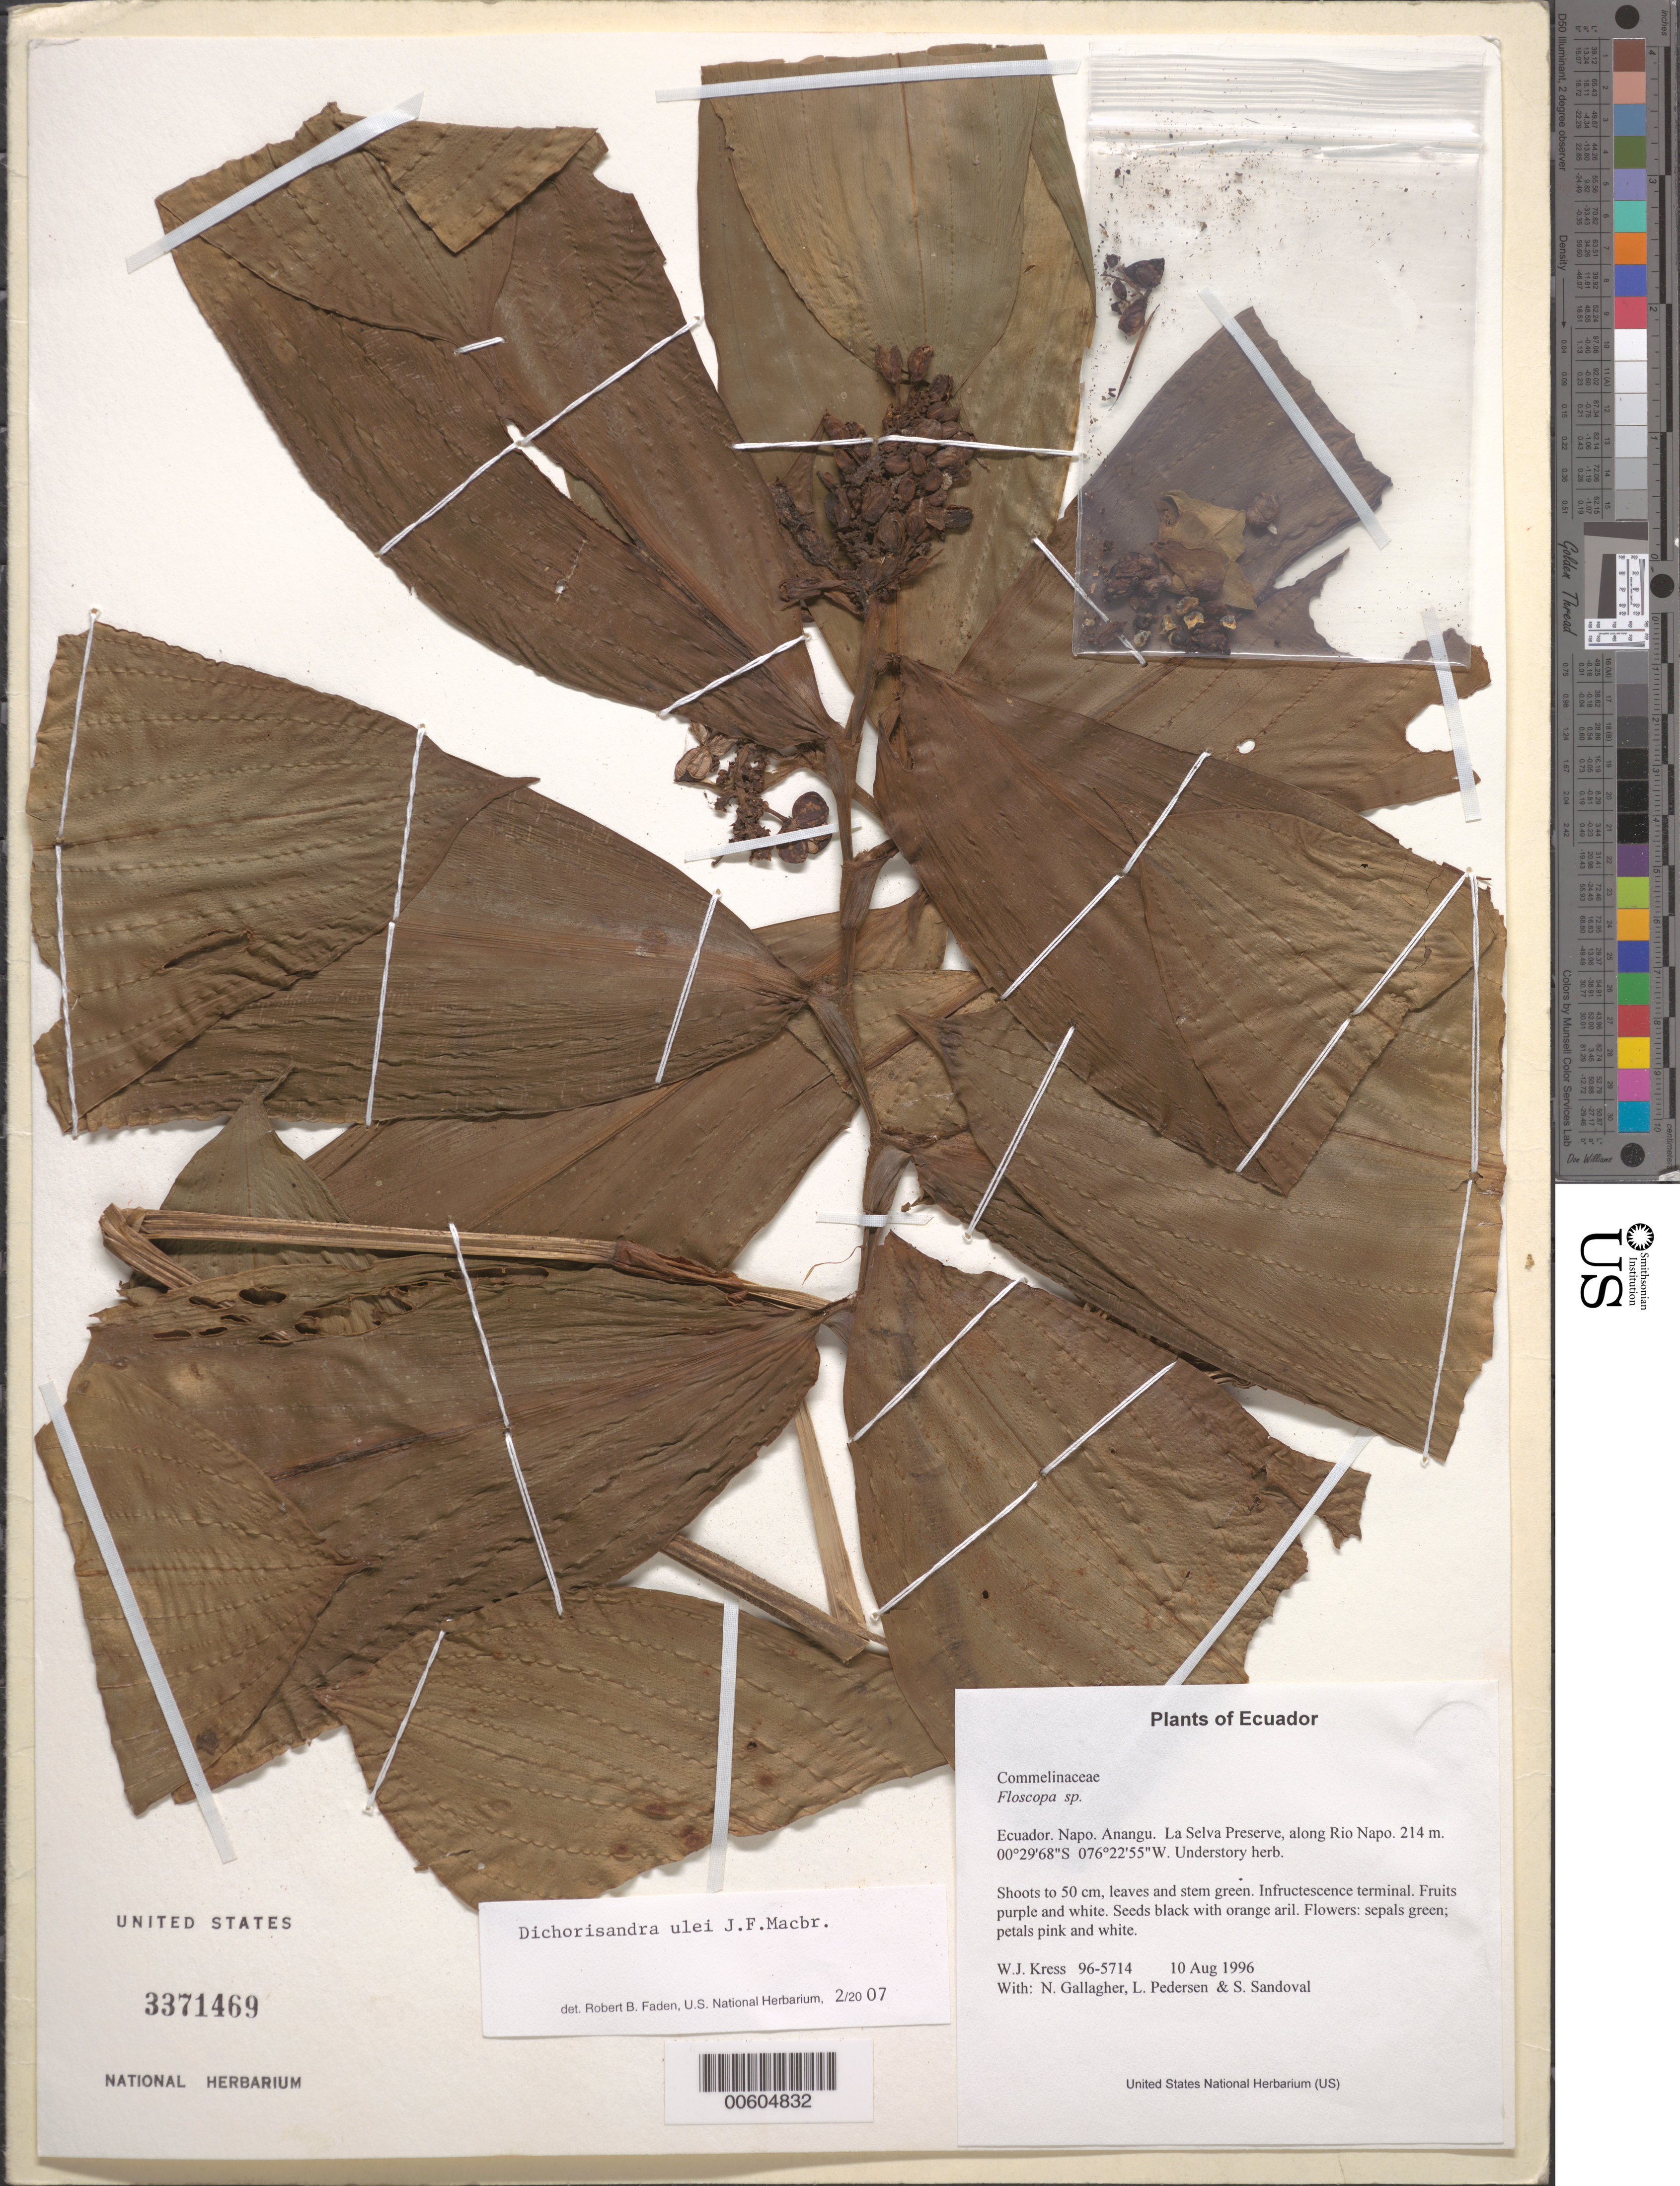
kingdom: Plantae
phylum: Tracheophyta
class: Liliopsida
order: Commelinales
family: Commelinaceae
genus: Dichorisandra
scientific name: Dichorisandra ulei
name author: J.F. Macbr.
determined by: Faden, Robert B., (US), Smithsonian Institution - National Museum of Natural History (UNITED STATES)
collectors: W. J. Kress, N. L. Gallagher, L. Pedersen & S. Sandoval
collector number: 96-5714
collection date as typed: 10 Aug 1996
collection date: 1996-08-10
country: Ecuador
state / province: Napo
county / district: Anangu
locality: La Selva Preserve, along Rio Napo.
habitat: Understory herb.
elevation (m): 214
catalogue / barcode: US 3371469